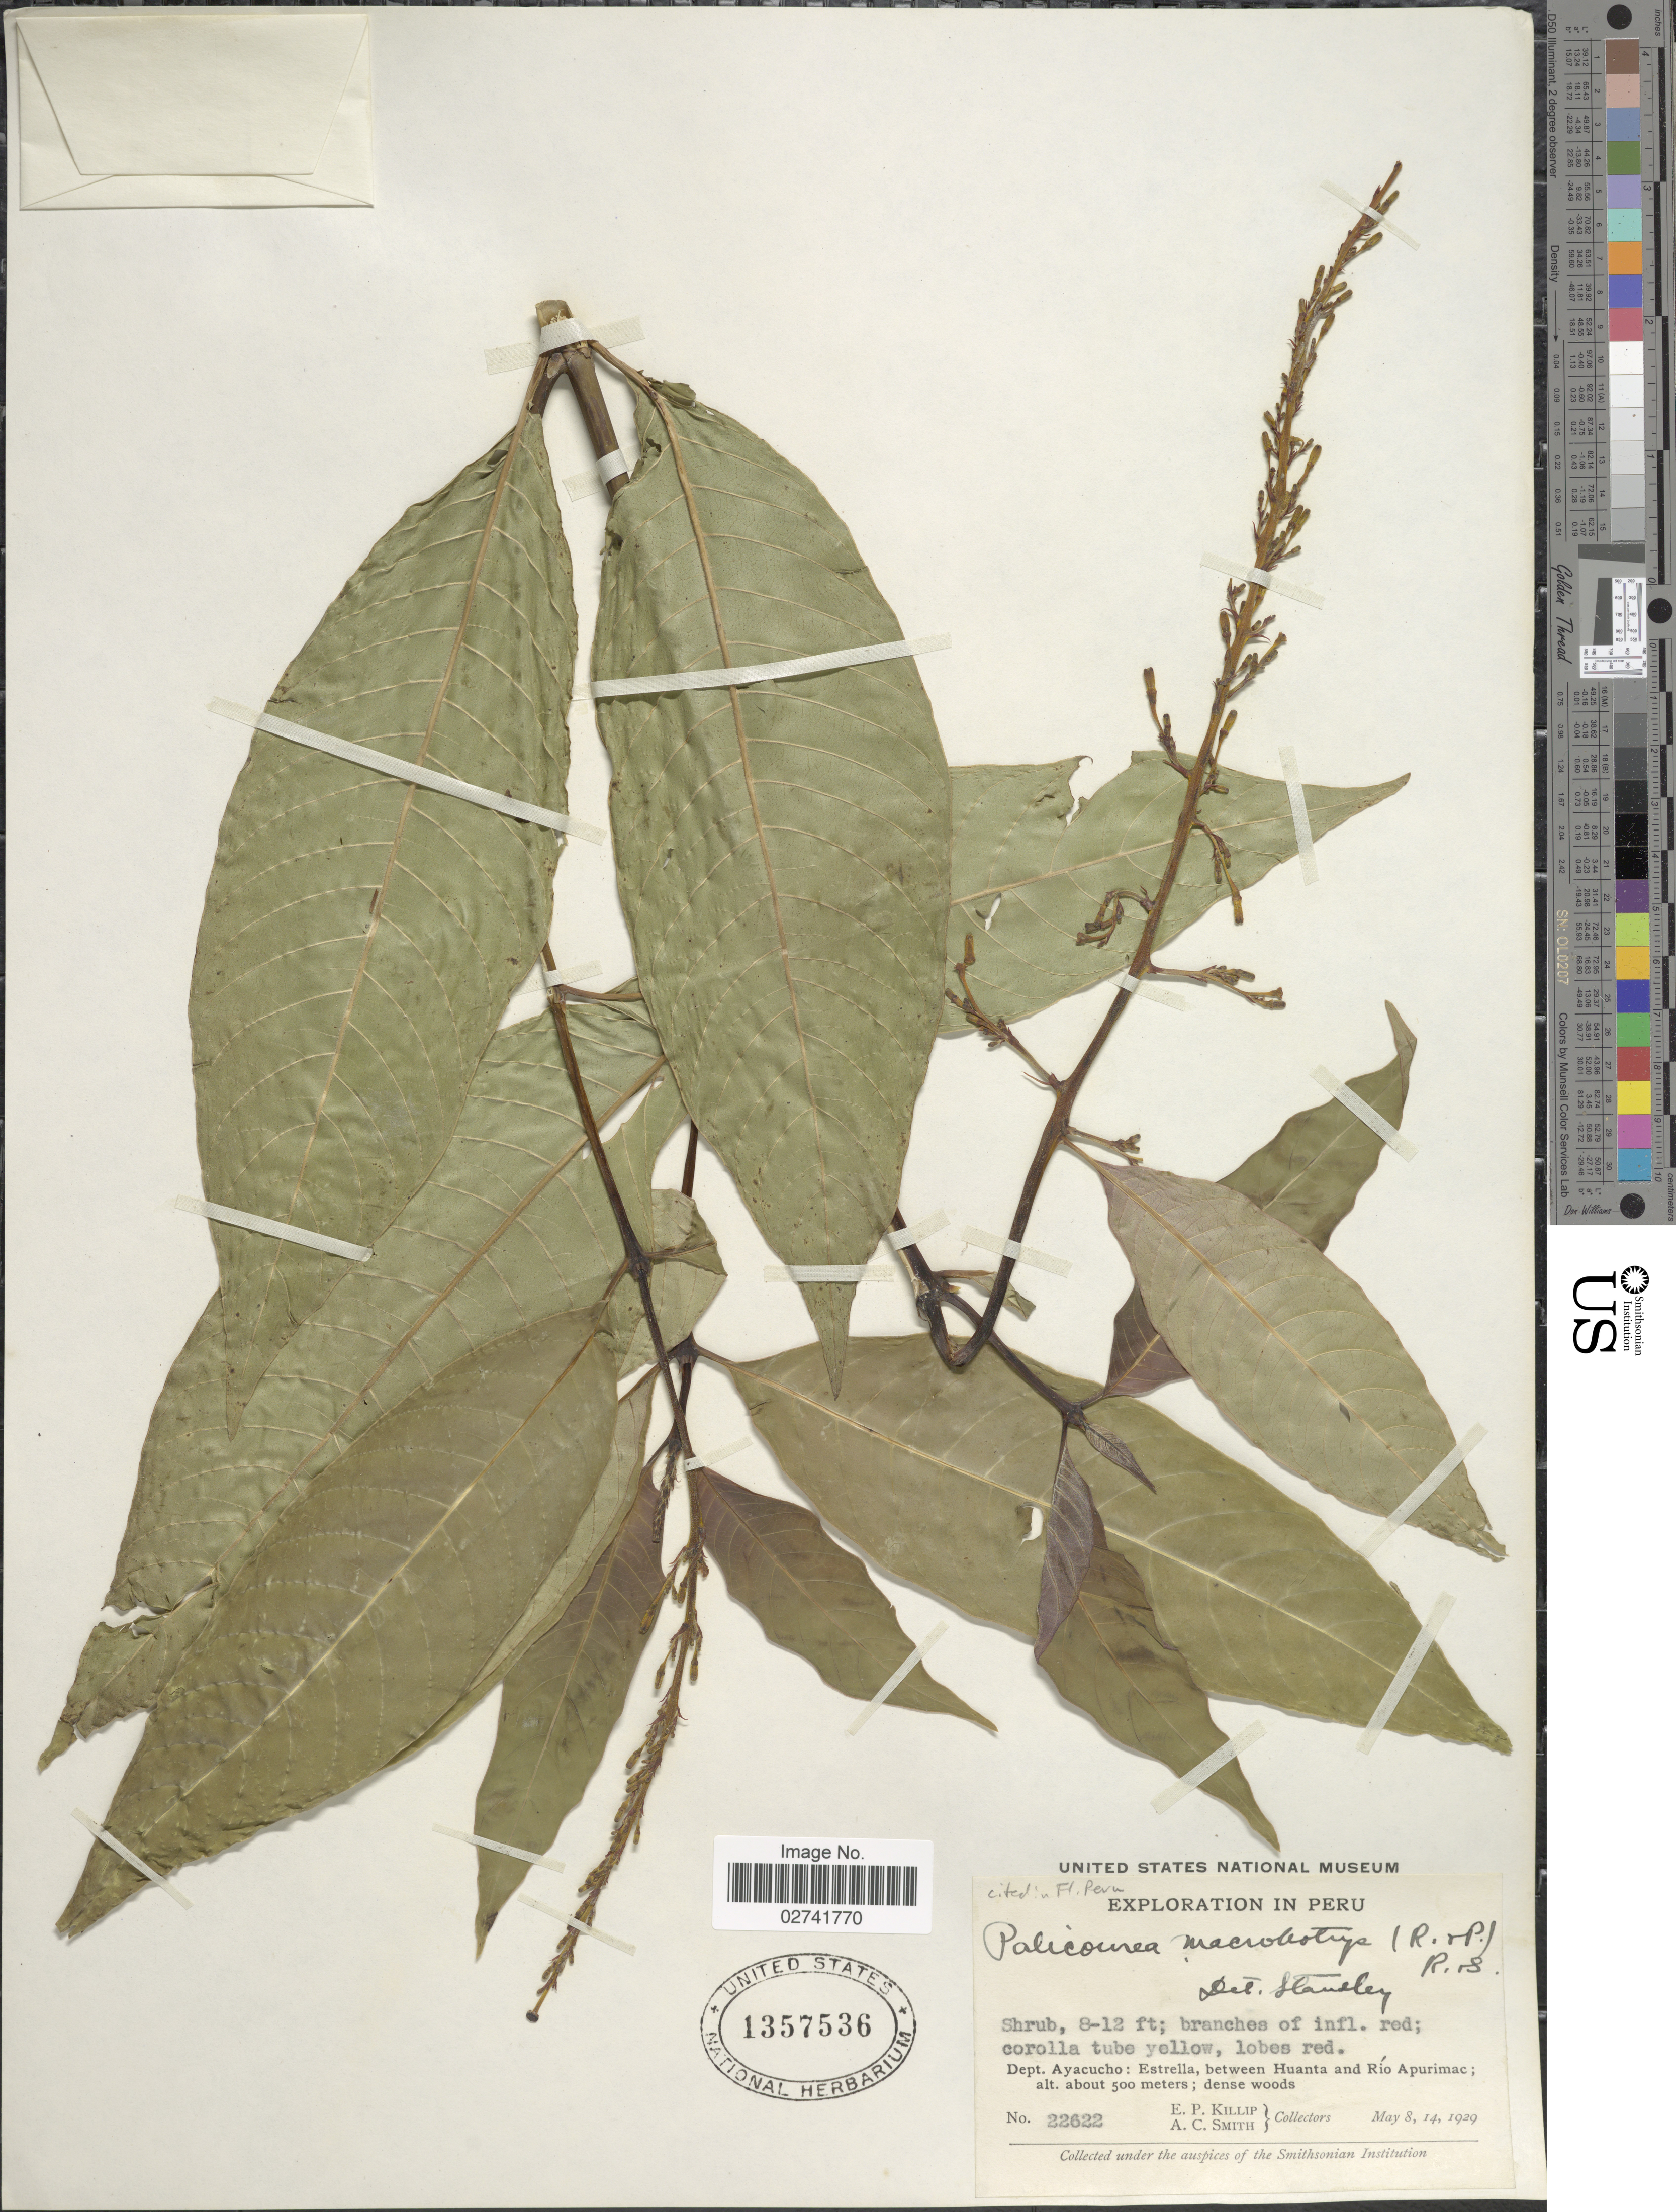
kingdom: Plantae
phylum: Tracheophyta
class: Magnoliopsida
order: Gentianales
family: Rubiaceae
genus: Palicourea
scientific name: Palicourea macrobotrys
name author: (Ruiz & Pav.) Schult.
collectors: E. P. Killip & A. C. Smith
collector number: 22622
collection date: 1929-05-08/1929-05-14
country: Peru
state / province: Ayacucho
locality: Dept. Ayacucho: Estrella, between Huanta and Rio Apurimac.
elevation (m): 500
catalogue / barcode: US 1357536